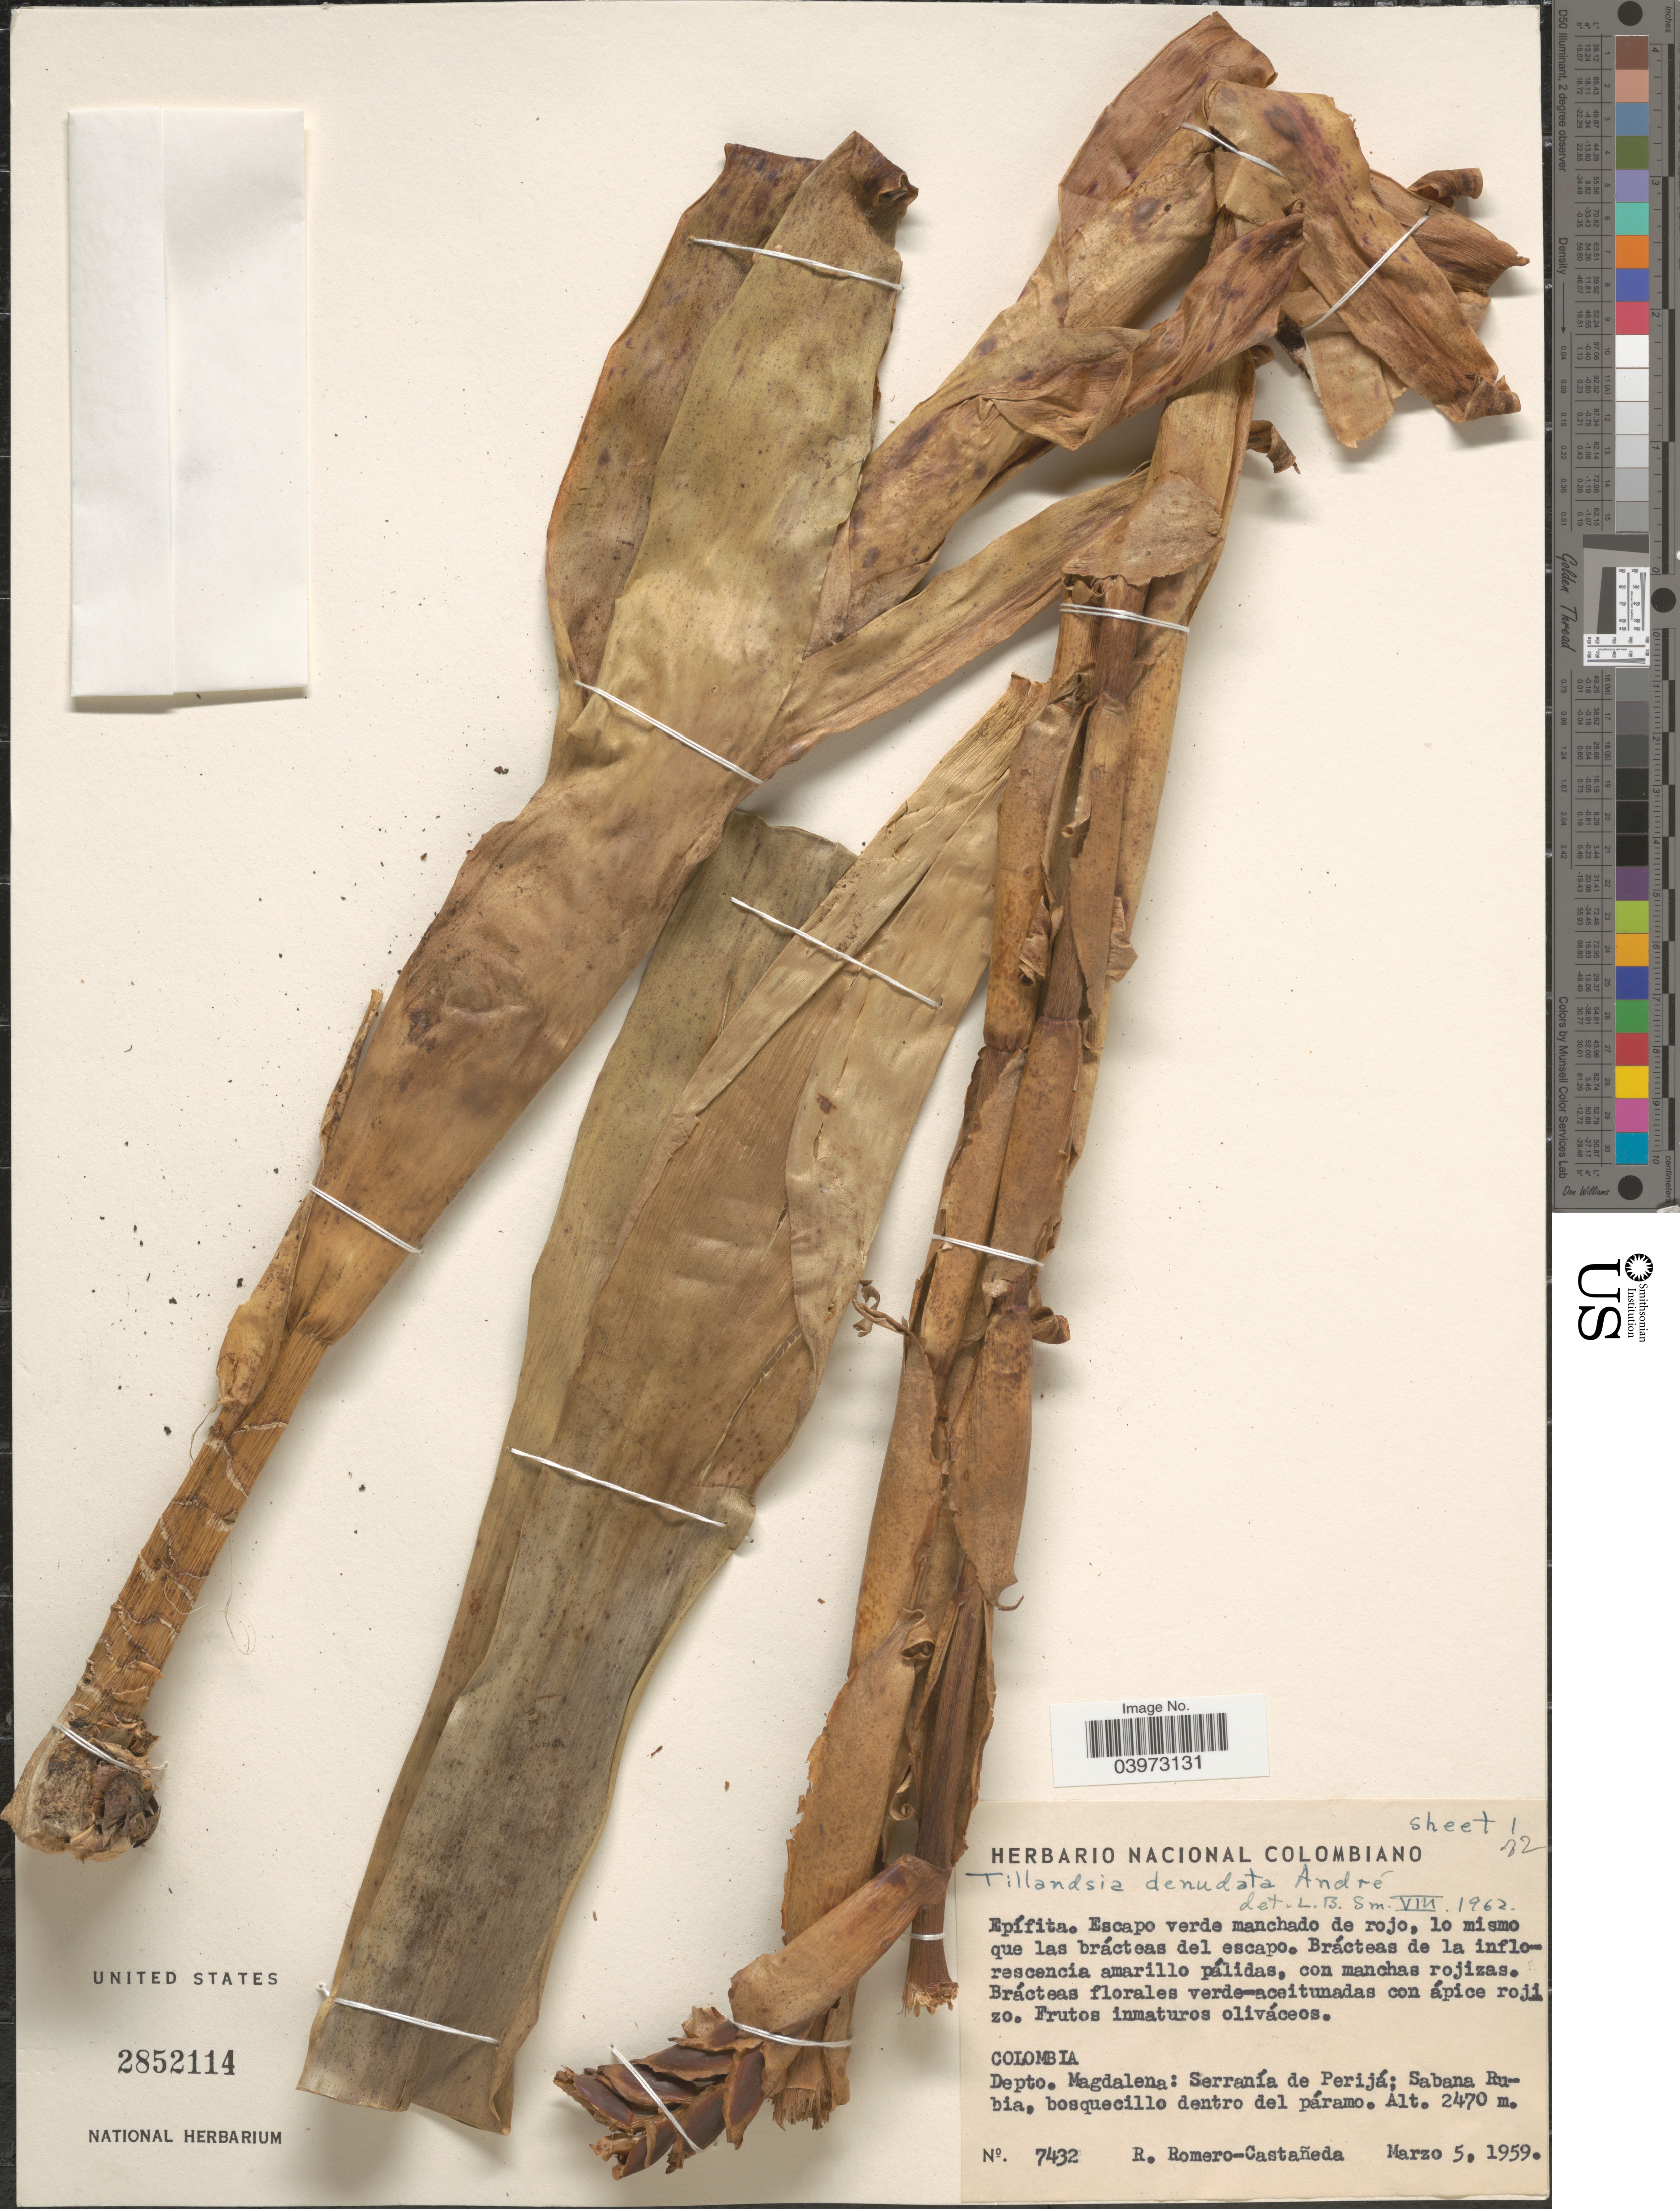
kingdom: Plantae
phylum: Tracheophyta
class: Liliopsida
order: Poales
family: Bromeliaceae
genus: Tillandsia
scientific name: Tillandsia denudata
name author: André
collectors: R. Romero Castañeda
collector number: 7432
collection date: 1959-03-05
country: Colombia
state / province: Magdalena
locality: Depto. Magdalena: Serranía de Perijá: Sabana Rubia.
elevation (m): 2470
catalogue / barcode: US 2852114